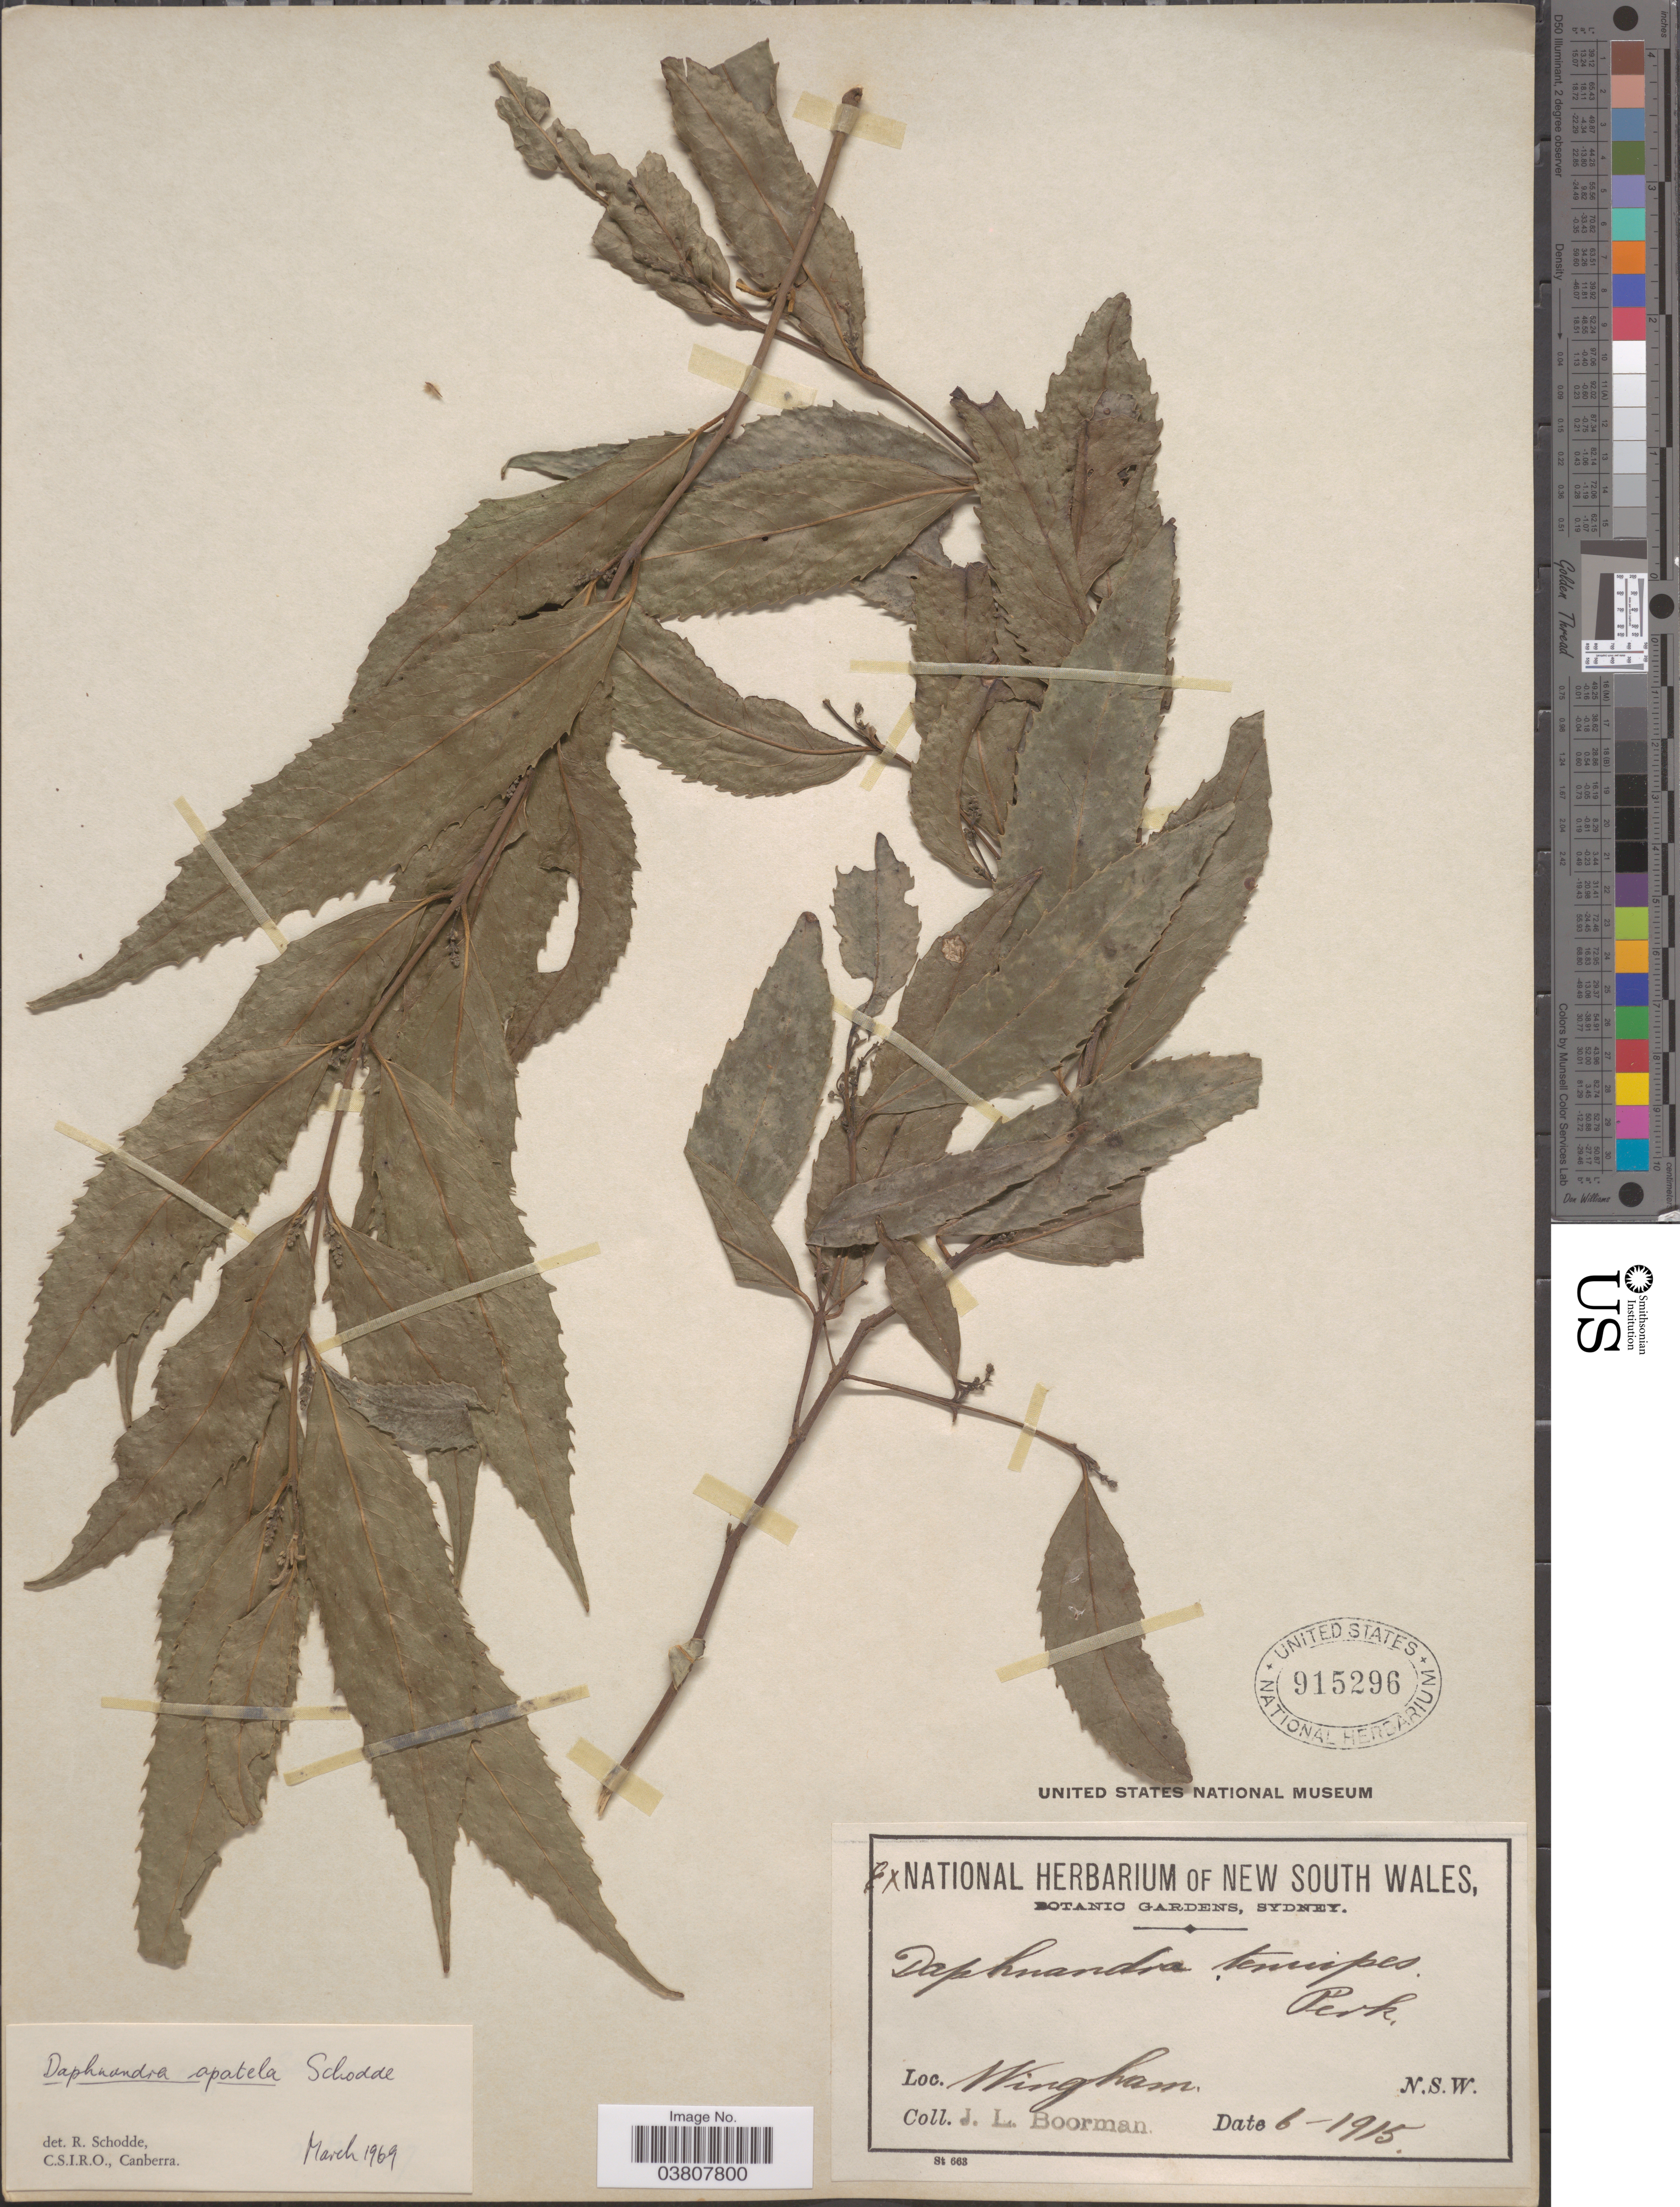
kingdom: Plantae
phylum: Tracheophyta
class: Magnoliopsida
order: Laurales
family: Atherospermataceae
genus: Daphnandra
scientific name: Daphnandra apatela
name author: Schodde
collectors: J. Boorman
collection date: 1915-06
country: Australia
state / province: New South Wales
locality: Wingham.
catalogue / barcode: US 915296